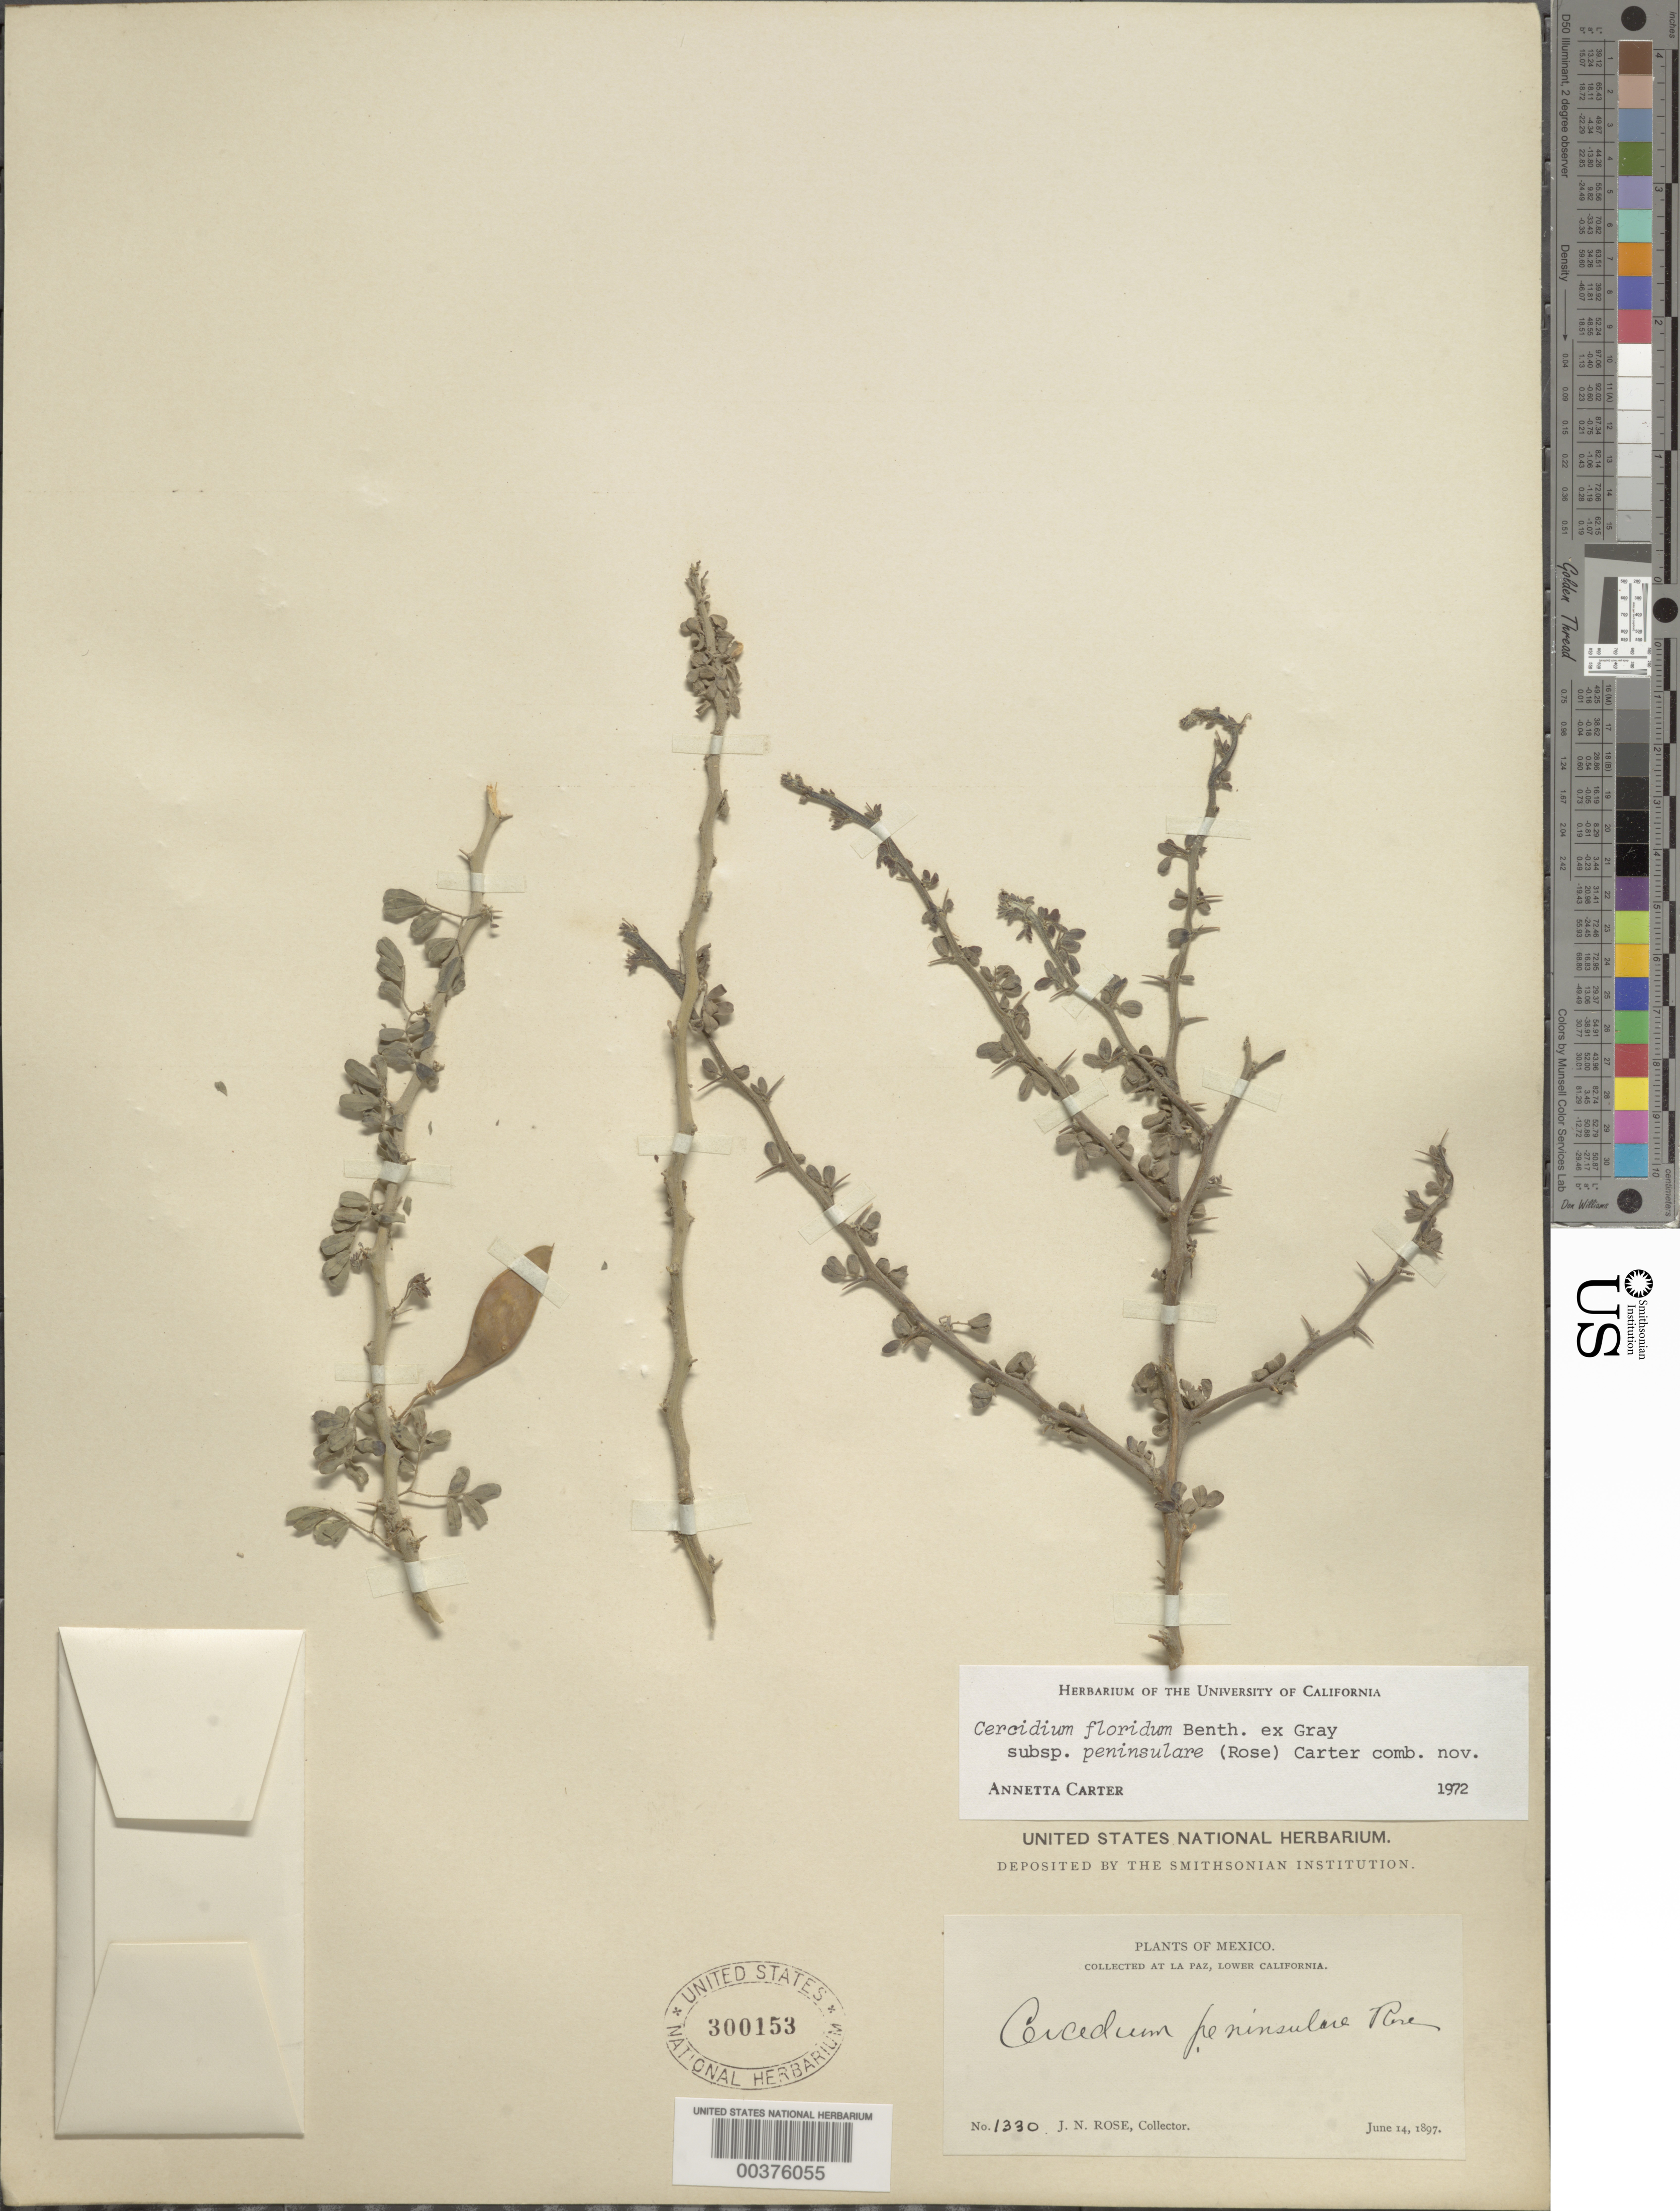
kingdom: Plantae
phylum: Tracheophyta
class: Magnoliopsida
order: Fabales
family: Fabaceae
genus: Parkinsonia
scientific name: Parkinsonia florida subsp. peninsulare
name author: (Rose) J.E. Hawkins & Felger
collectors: J. N. Rose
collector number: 1330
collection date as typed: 14 Jun 1897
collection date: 1897-06-14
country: Mexico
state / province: Baja California Sur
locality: La Paz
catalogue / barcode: US 300153